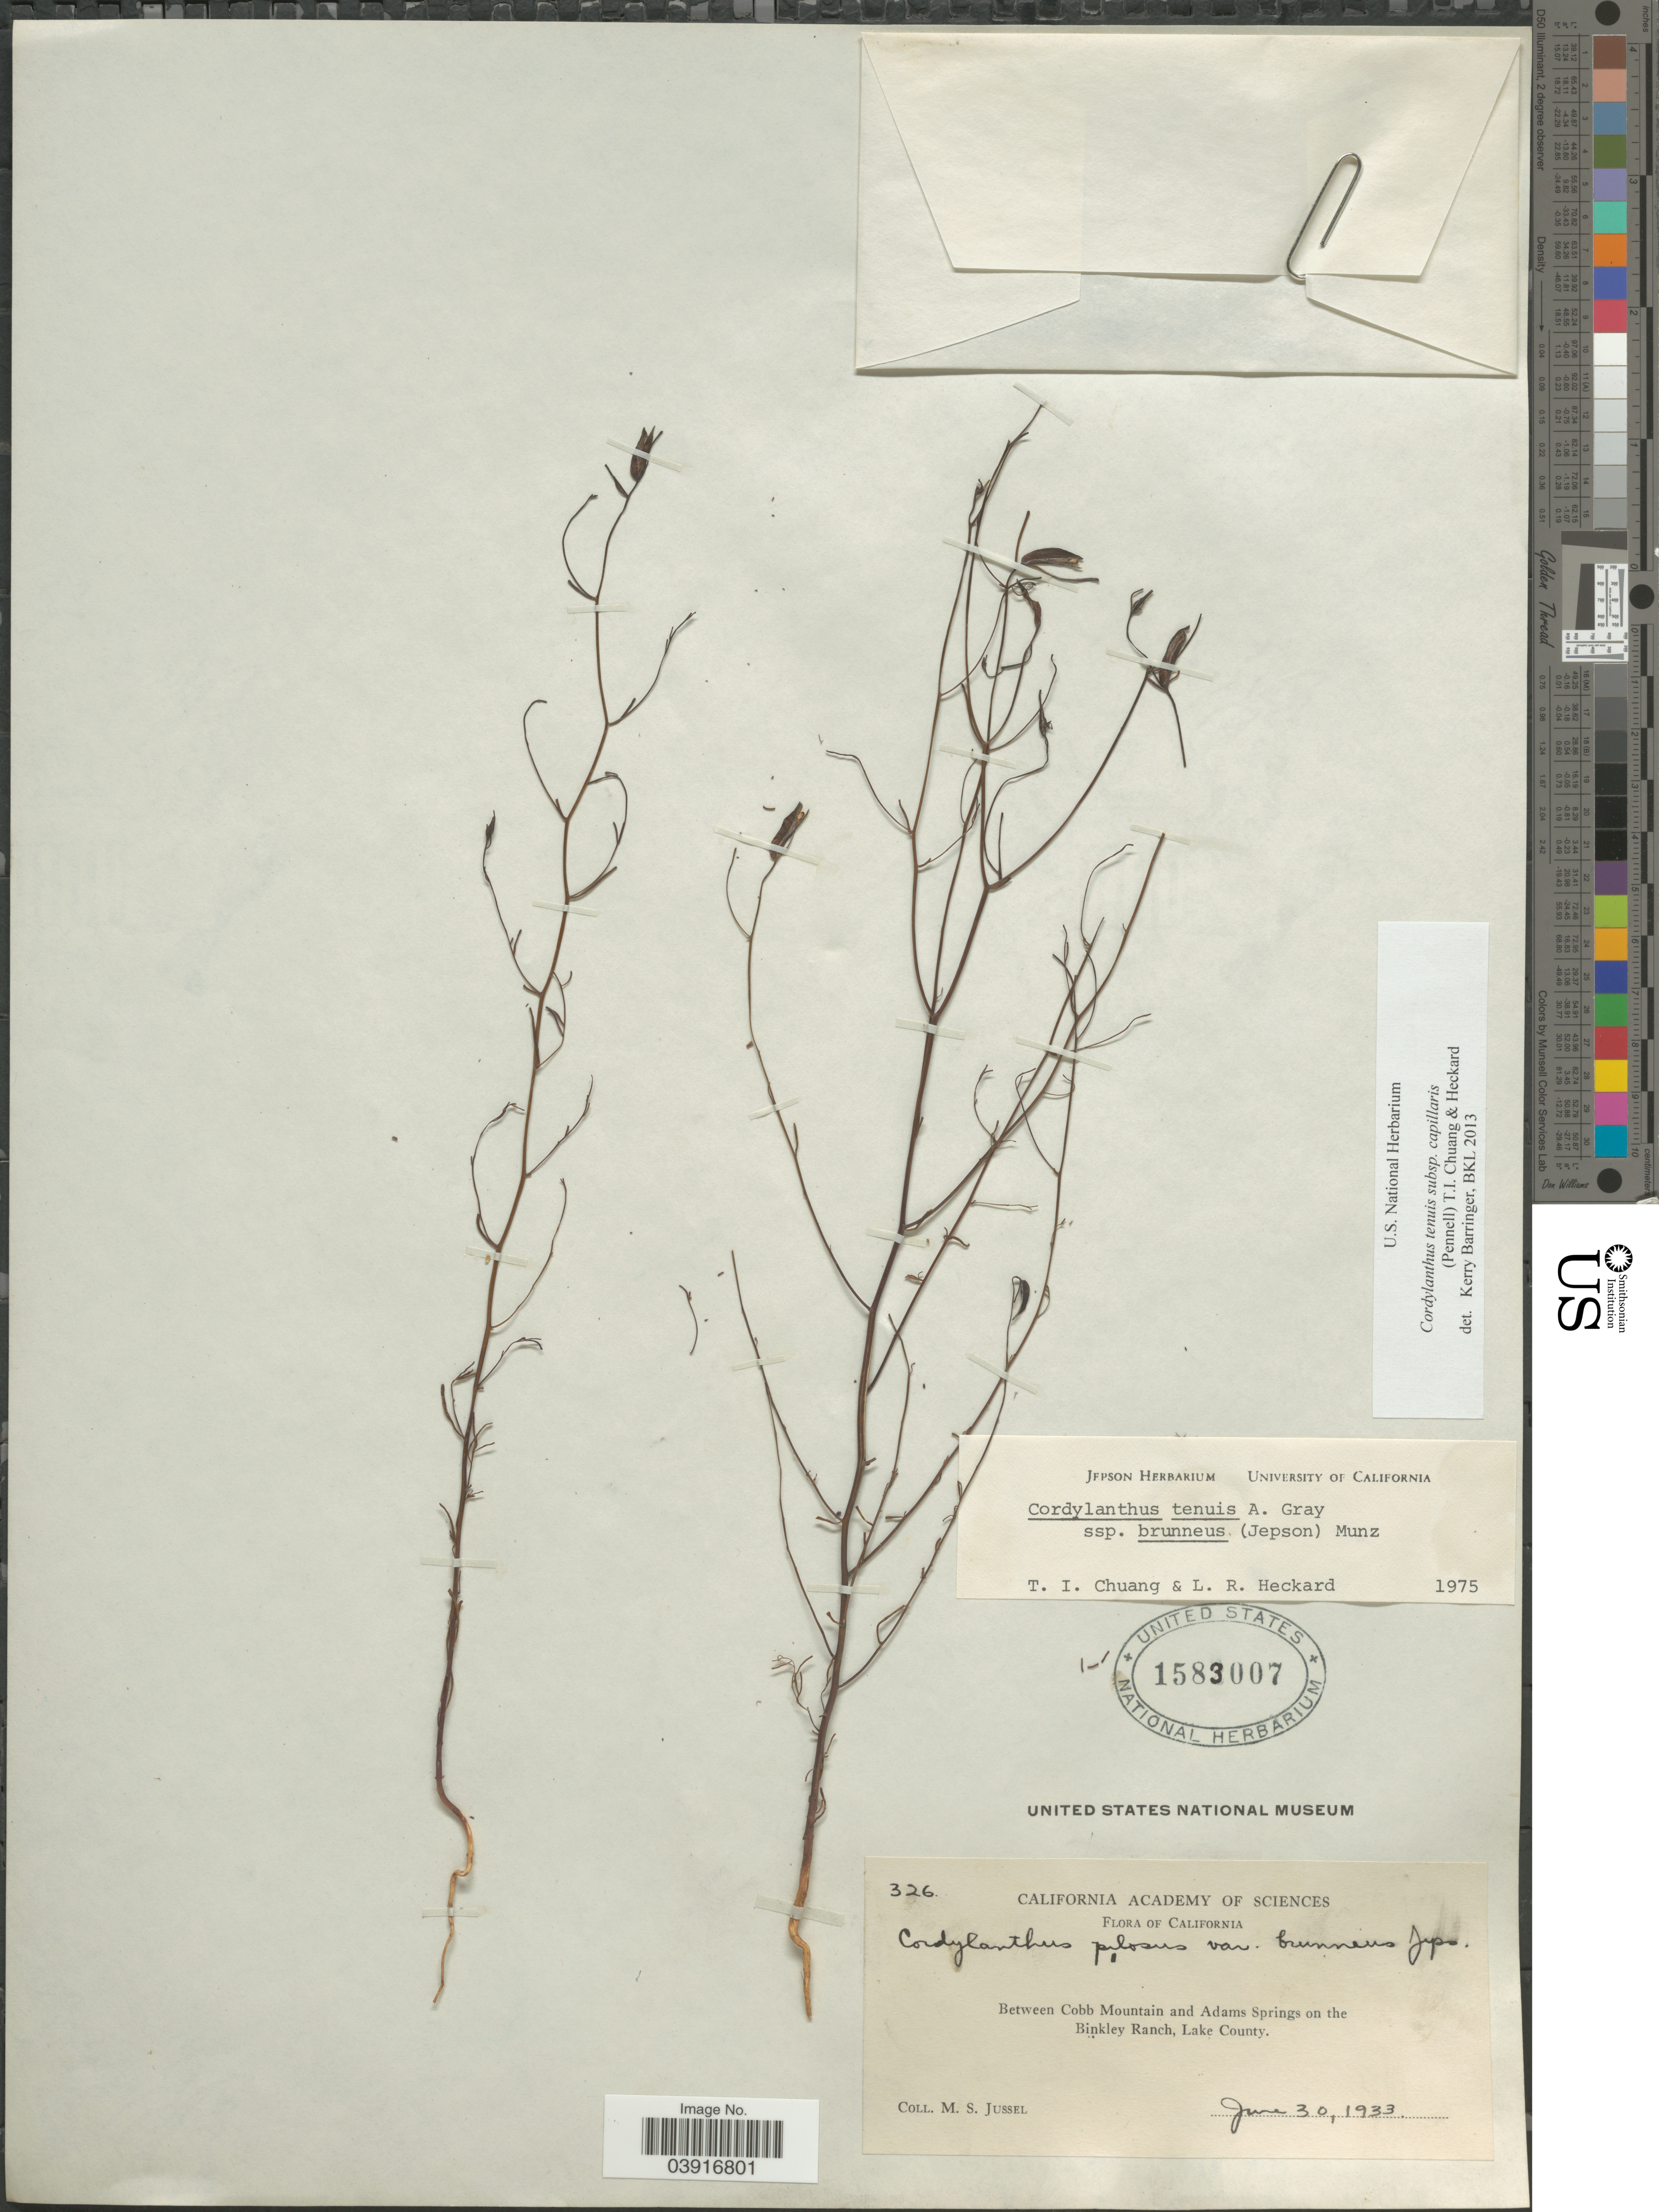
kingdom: Plantae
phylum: Tracheophyta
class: Magnoliopsida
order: Lamiales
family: Orobanchaceae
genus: Cordylanthus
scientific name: Cordylanthus tenuis subsp. capillaris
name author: (Pennell) T.I. Chuang & Heckard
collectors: M. Jussel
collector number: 326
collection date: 1933-06-30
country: United States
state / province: California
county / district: Lake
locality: Between Cobb Mountain and Adams Springs on the Binkley Ranch, Lake County.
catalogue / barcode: US 1583007